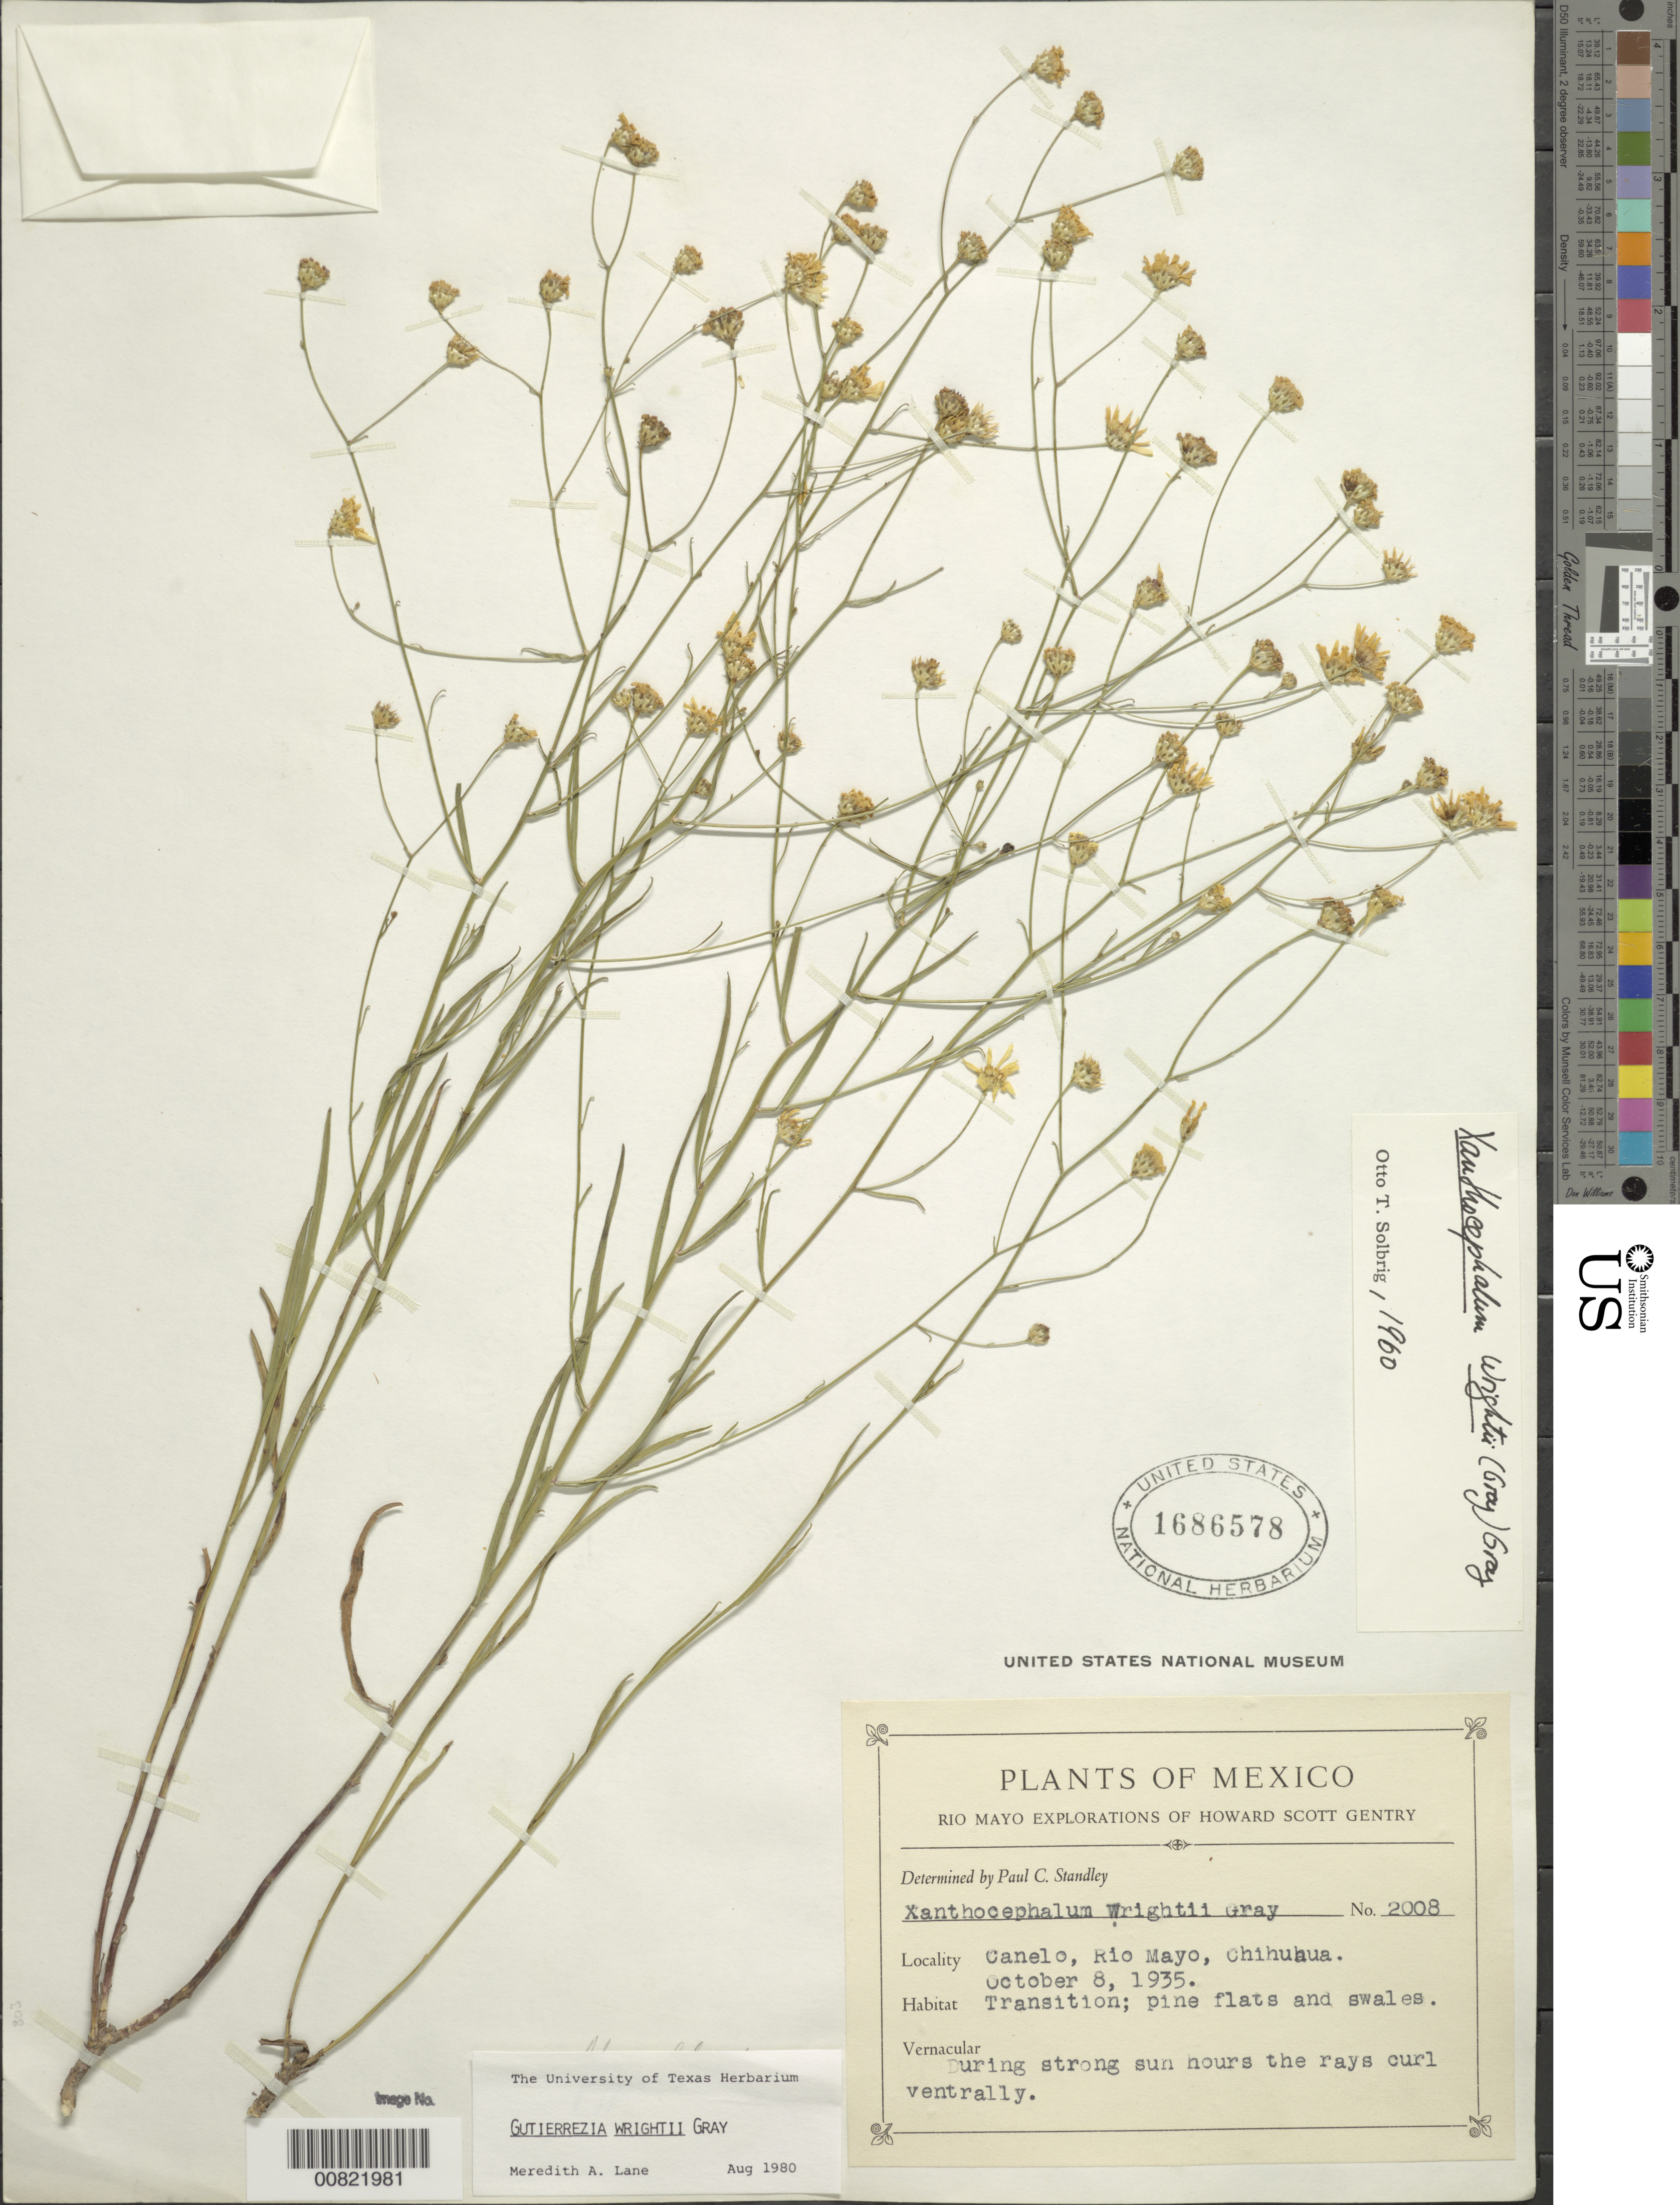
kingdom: Plantae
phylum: Tracheophyta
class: Magnoliopsida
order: Asterales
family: Asteraceae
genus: Gutierrezia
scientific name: Gutierrezia wrightii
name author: A. Gray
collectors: H. S. Gentry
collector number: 2008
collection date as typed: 08 Oct 1935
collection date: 1935-10-08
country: Mexico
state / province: Chihuahua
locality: Canelo, Rio Mayo, Chihuahua.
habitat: Transition; pine flats and swales.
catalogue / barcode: US 1686578